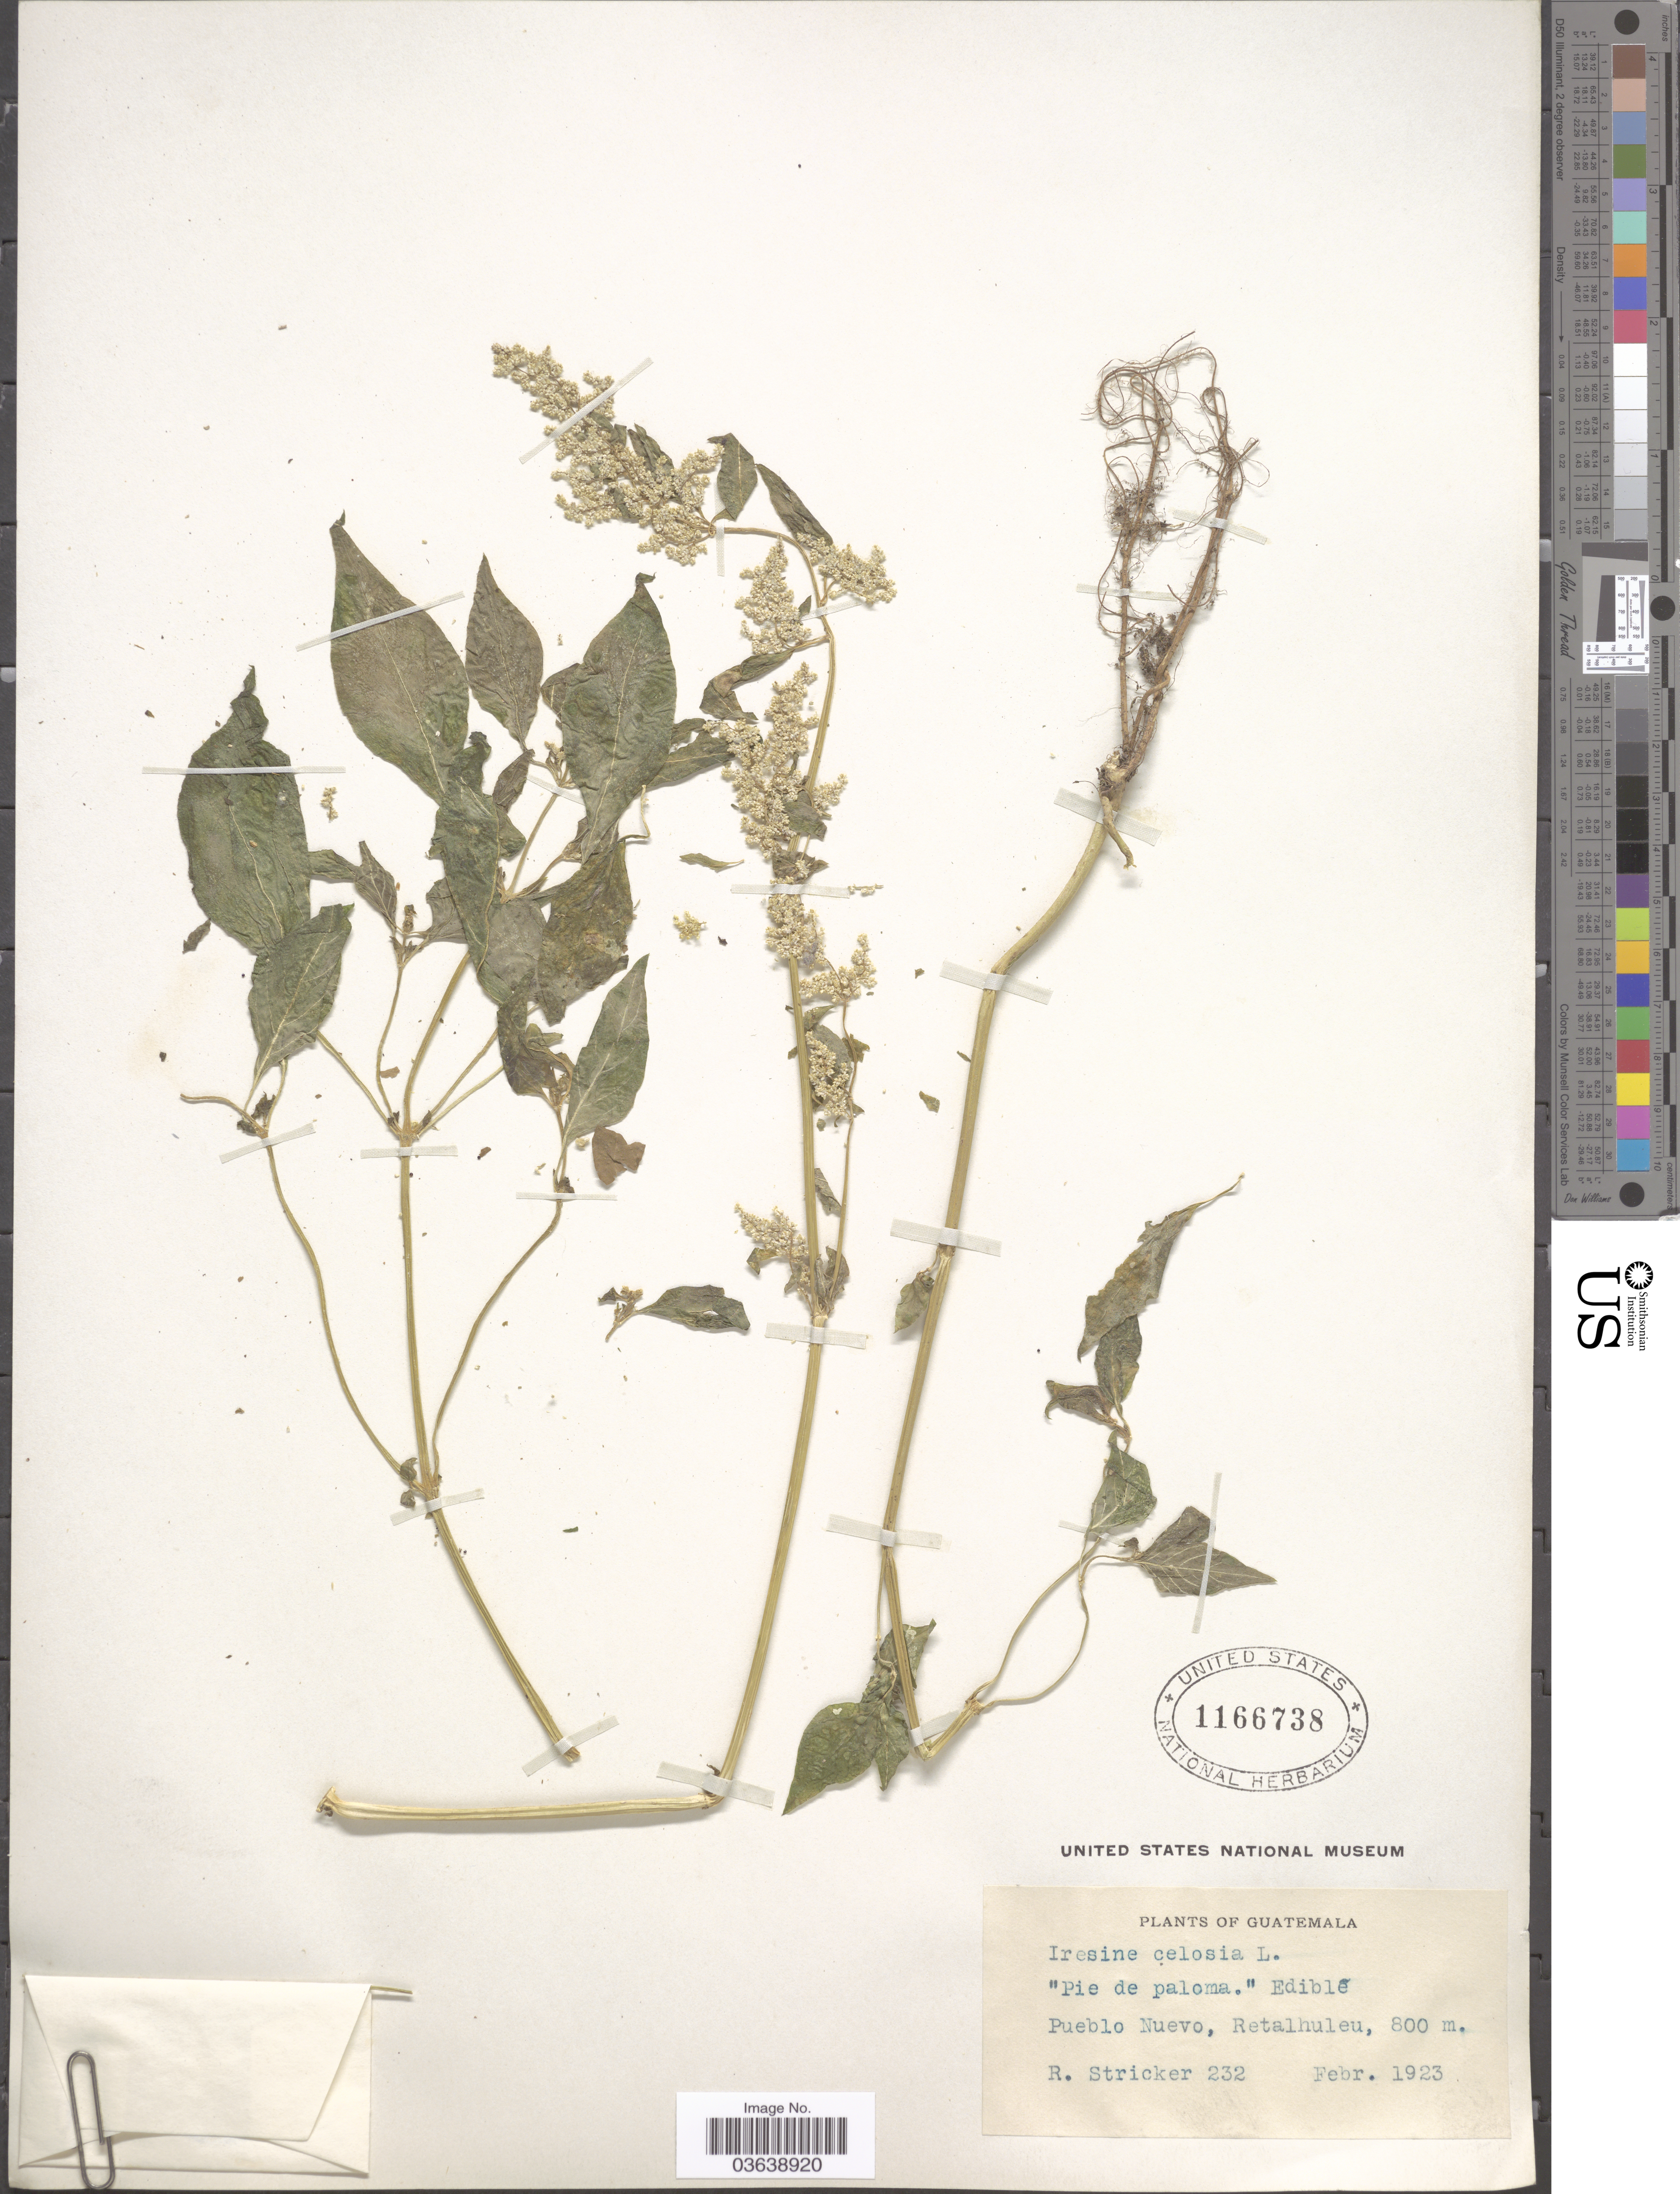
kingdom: Plantae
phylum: Tracheophyta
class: Magnoliopsida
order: Caryophyllales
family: Amaranthaceae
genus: Iresine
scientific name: Iresine celosia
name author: L.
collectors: R. Stricker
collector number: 232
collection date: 1923-02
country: Guatemala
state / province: Retalhuleu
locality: Pueblo Nuevo.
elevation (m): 800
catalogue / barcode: US 1166738